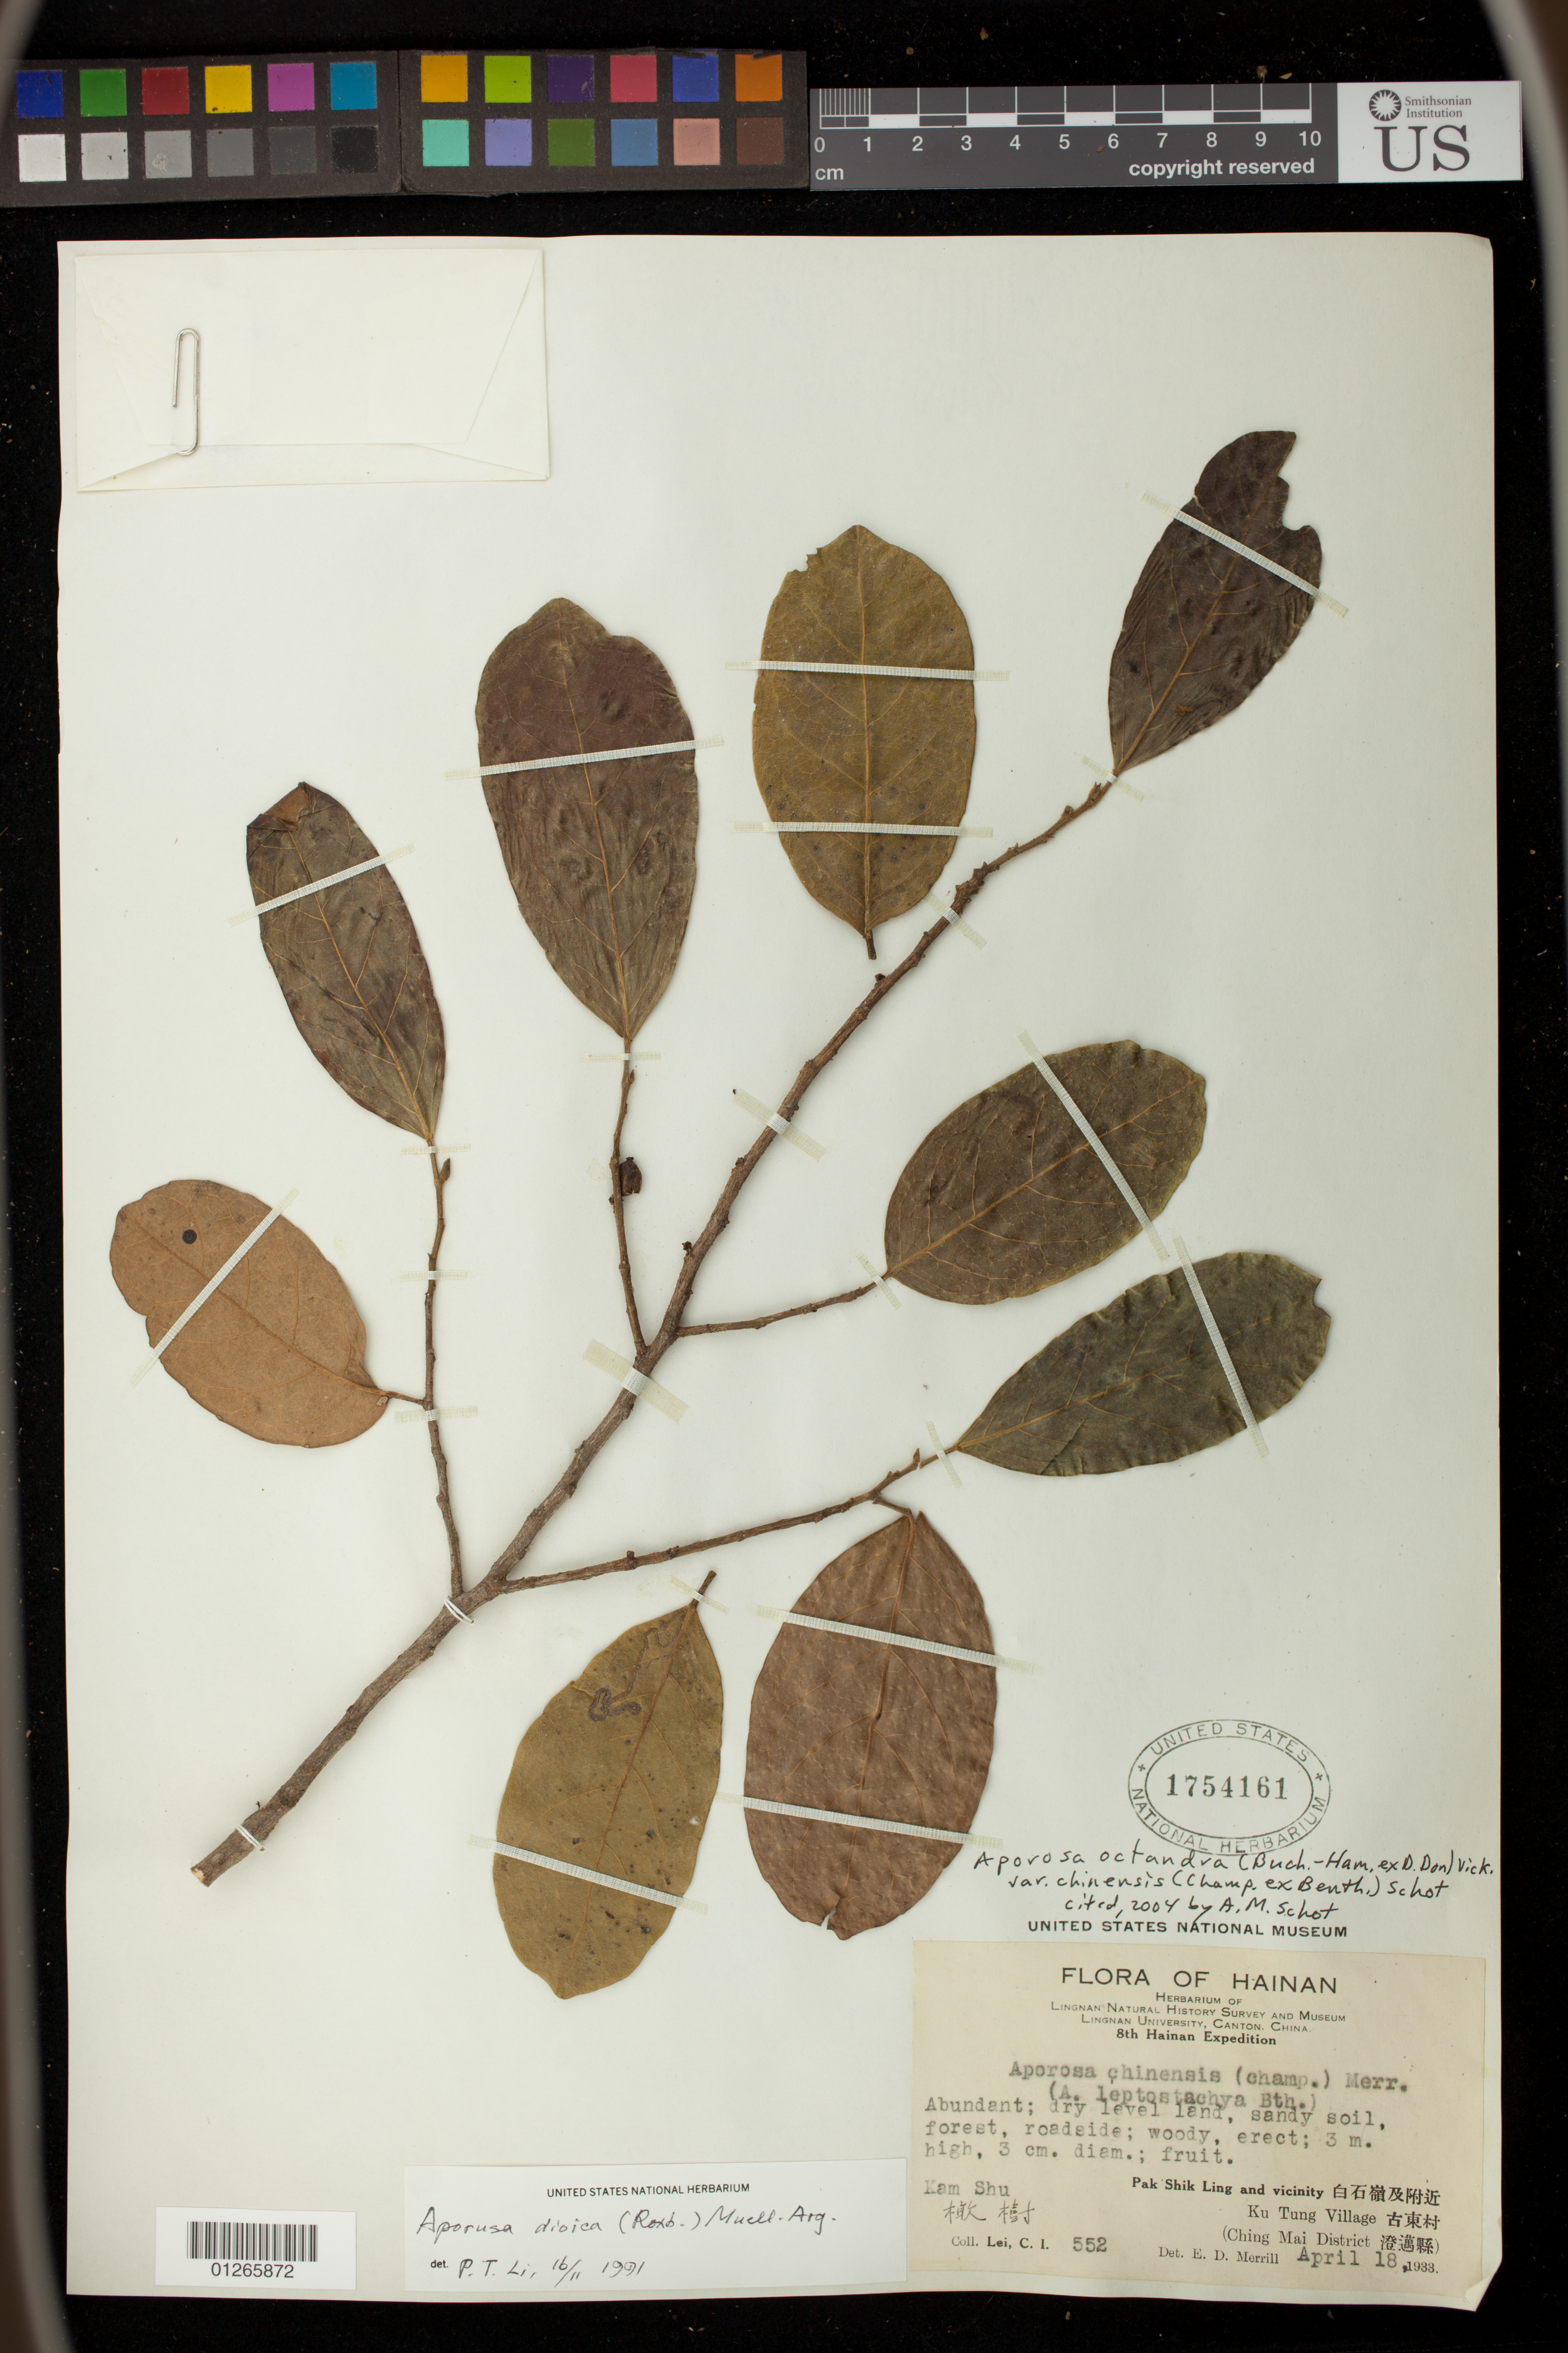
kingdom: Plantae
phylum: Tracheophyta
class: Magnoliopsida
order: Malpighiales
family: Phyllanthaceae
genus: Aporosa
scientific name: Aporosa octandra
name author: (Buch.-Ham. & D. Don) Vickery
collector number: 552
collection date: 1933-04-18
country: China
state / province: Hainan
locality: Pak Shik Ling and vicinity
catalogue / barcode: US 1754161